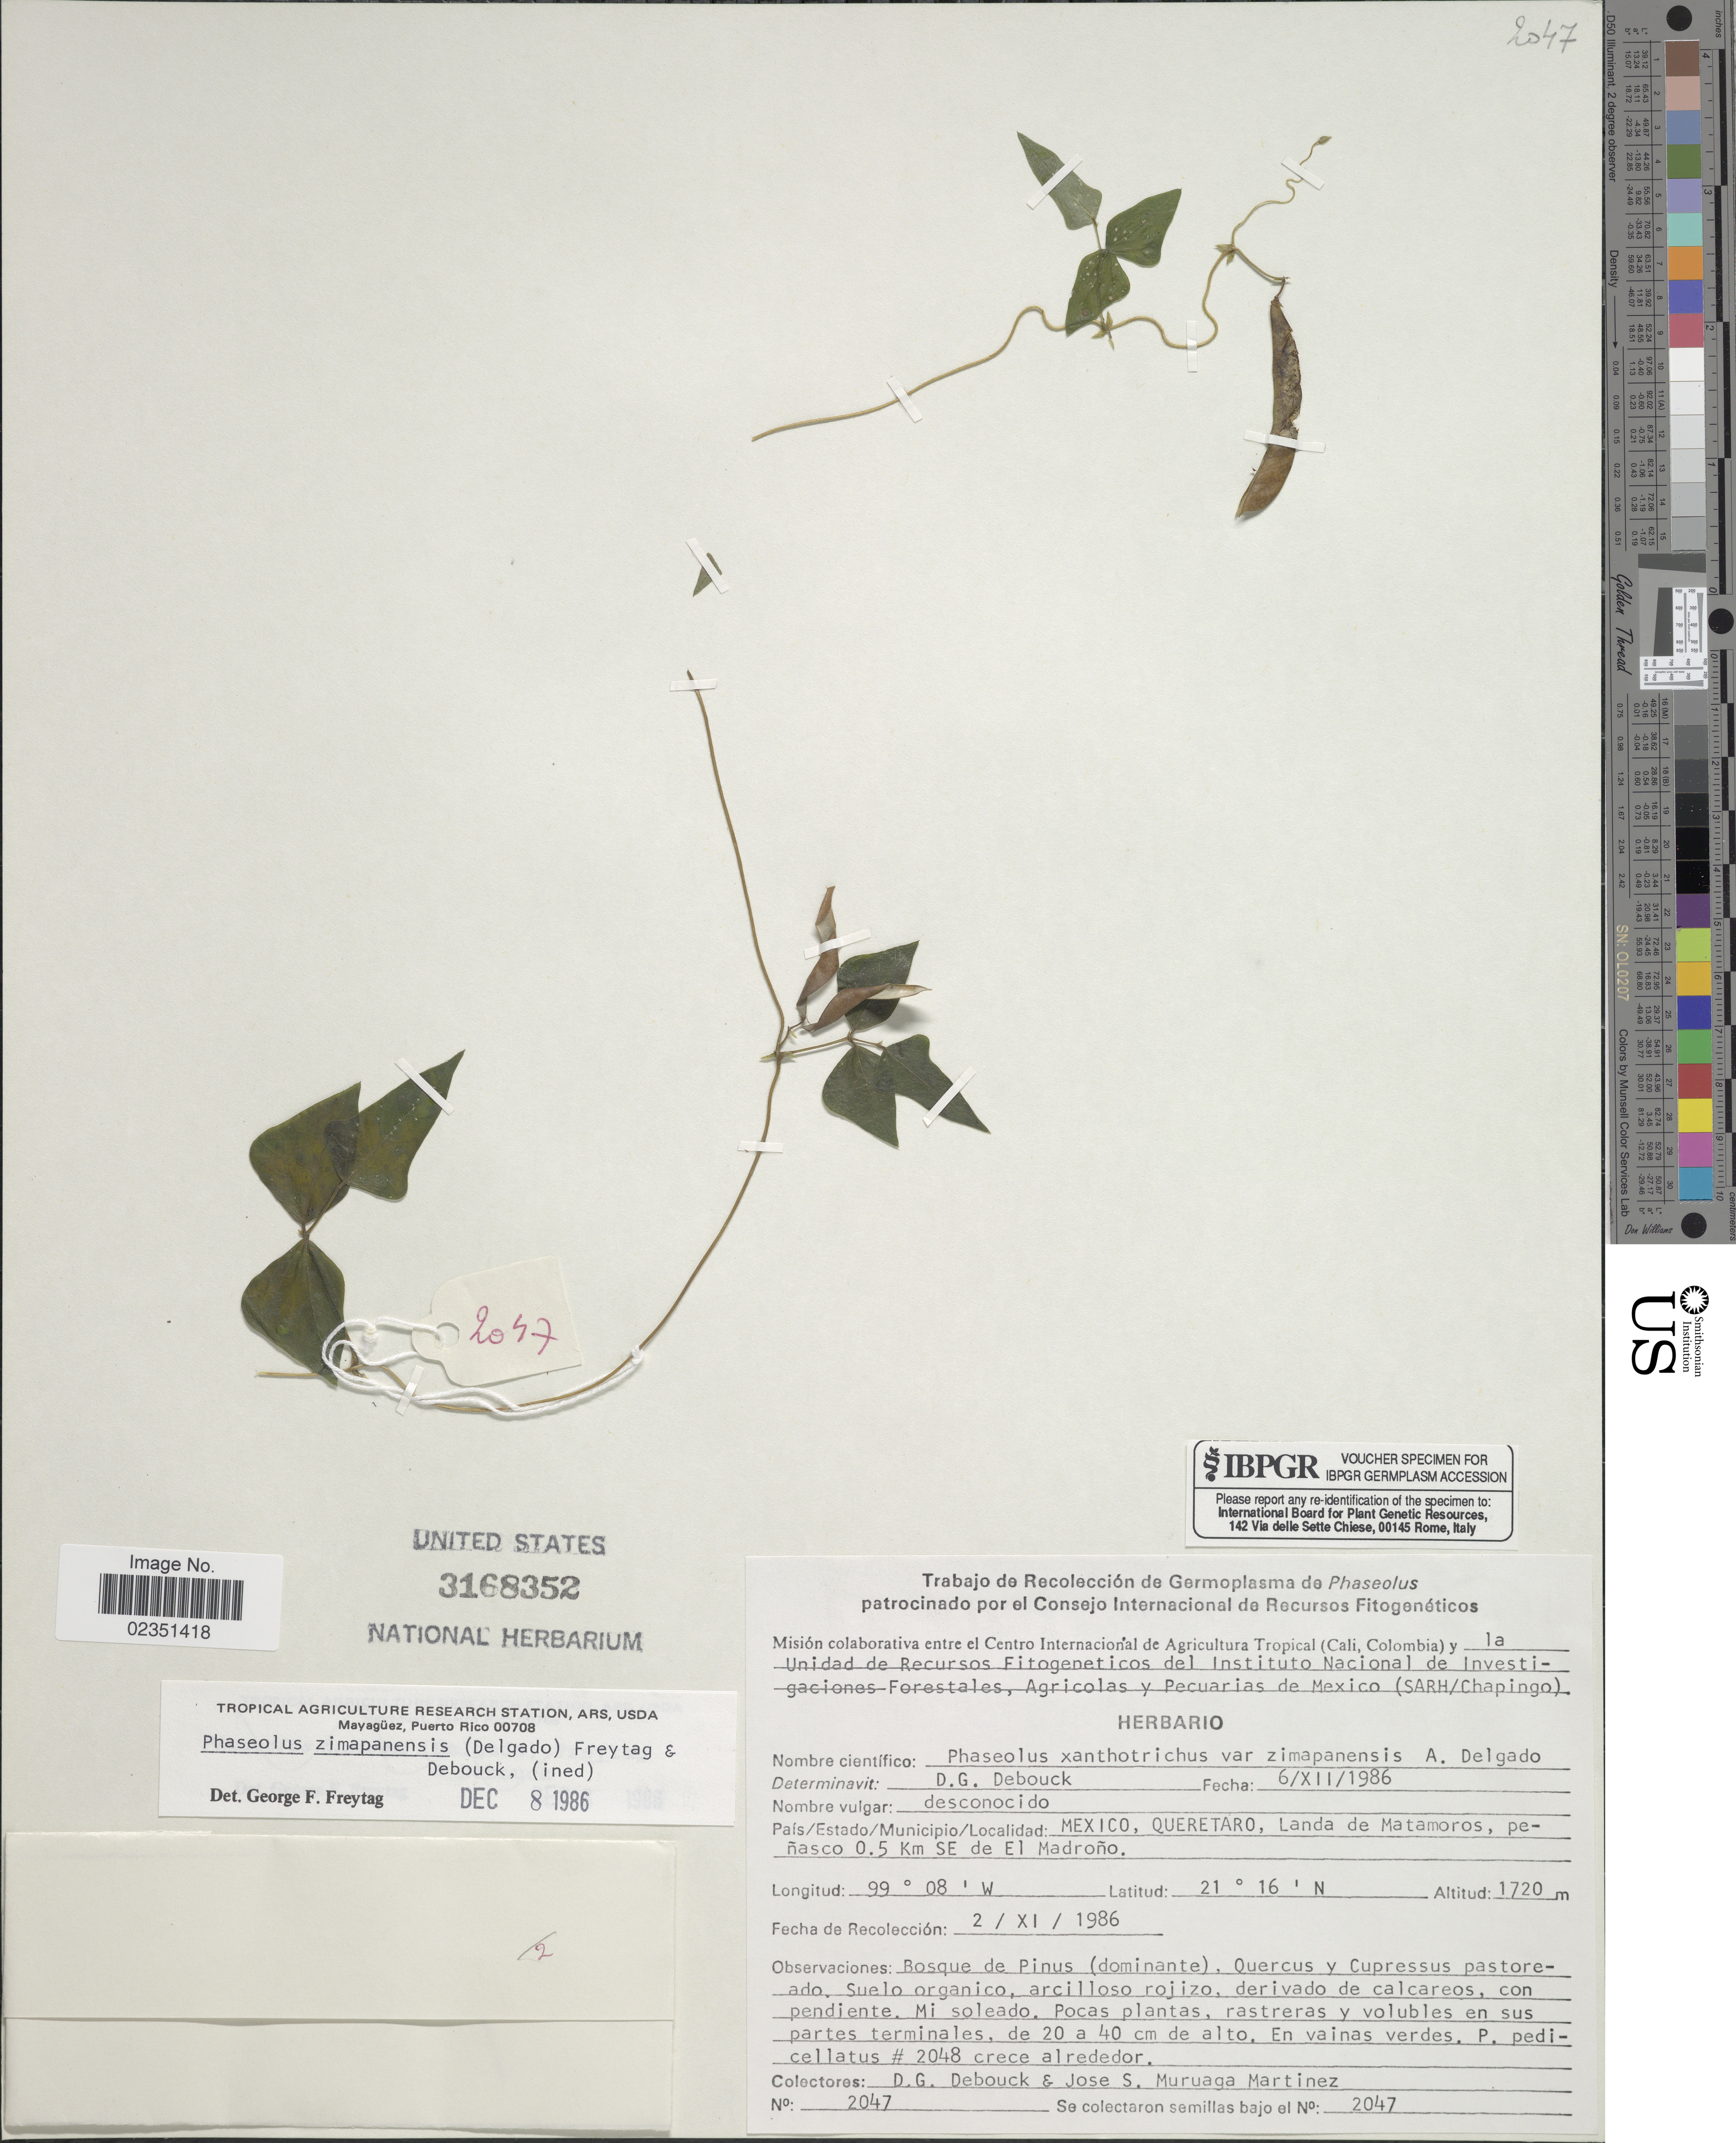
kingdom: Plantae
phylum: Tracheophyta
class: Magnoliopsida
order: Fabales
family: Fabaceae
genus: Phaseolus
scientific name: Phaseolus zimapanensis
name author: A. Delgado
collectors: D. Debouck & J. Muruaga Martinez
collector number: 2047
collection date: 1986-11-02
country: Mexico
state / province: Querétaro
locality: Landa de Matamoros, penasco 0.5 km SE de El Madrono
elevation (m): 1720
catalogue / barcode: US 3168352